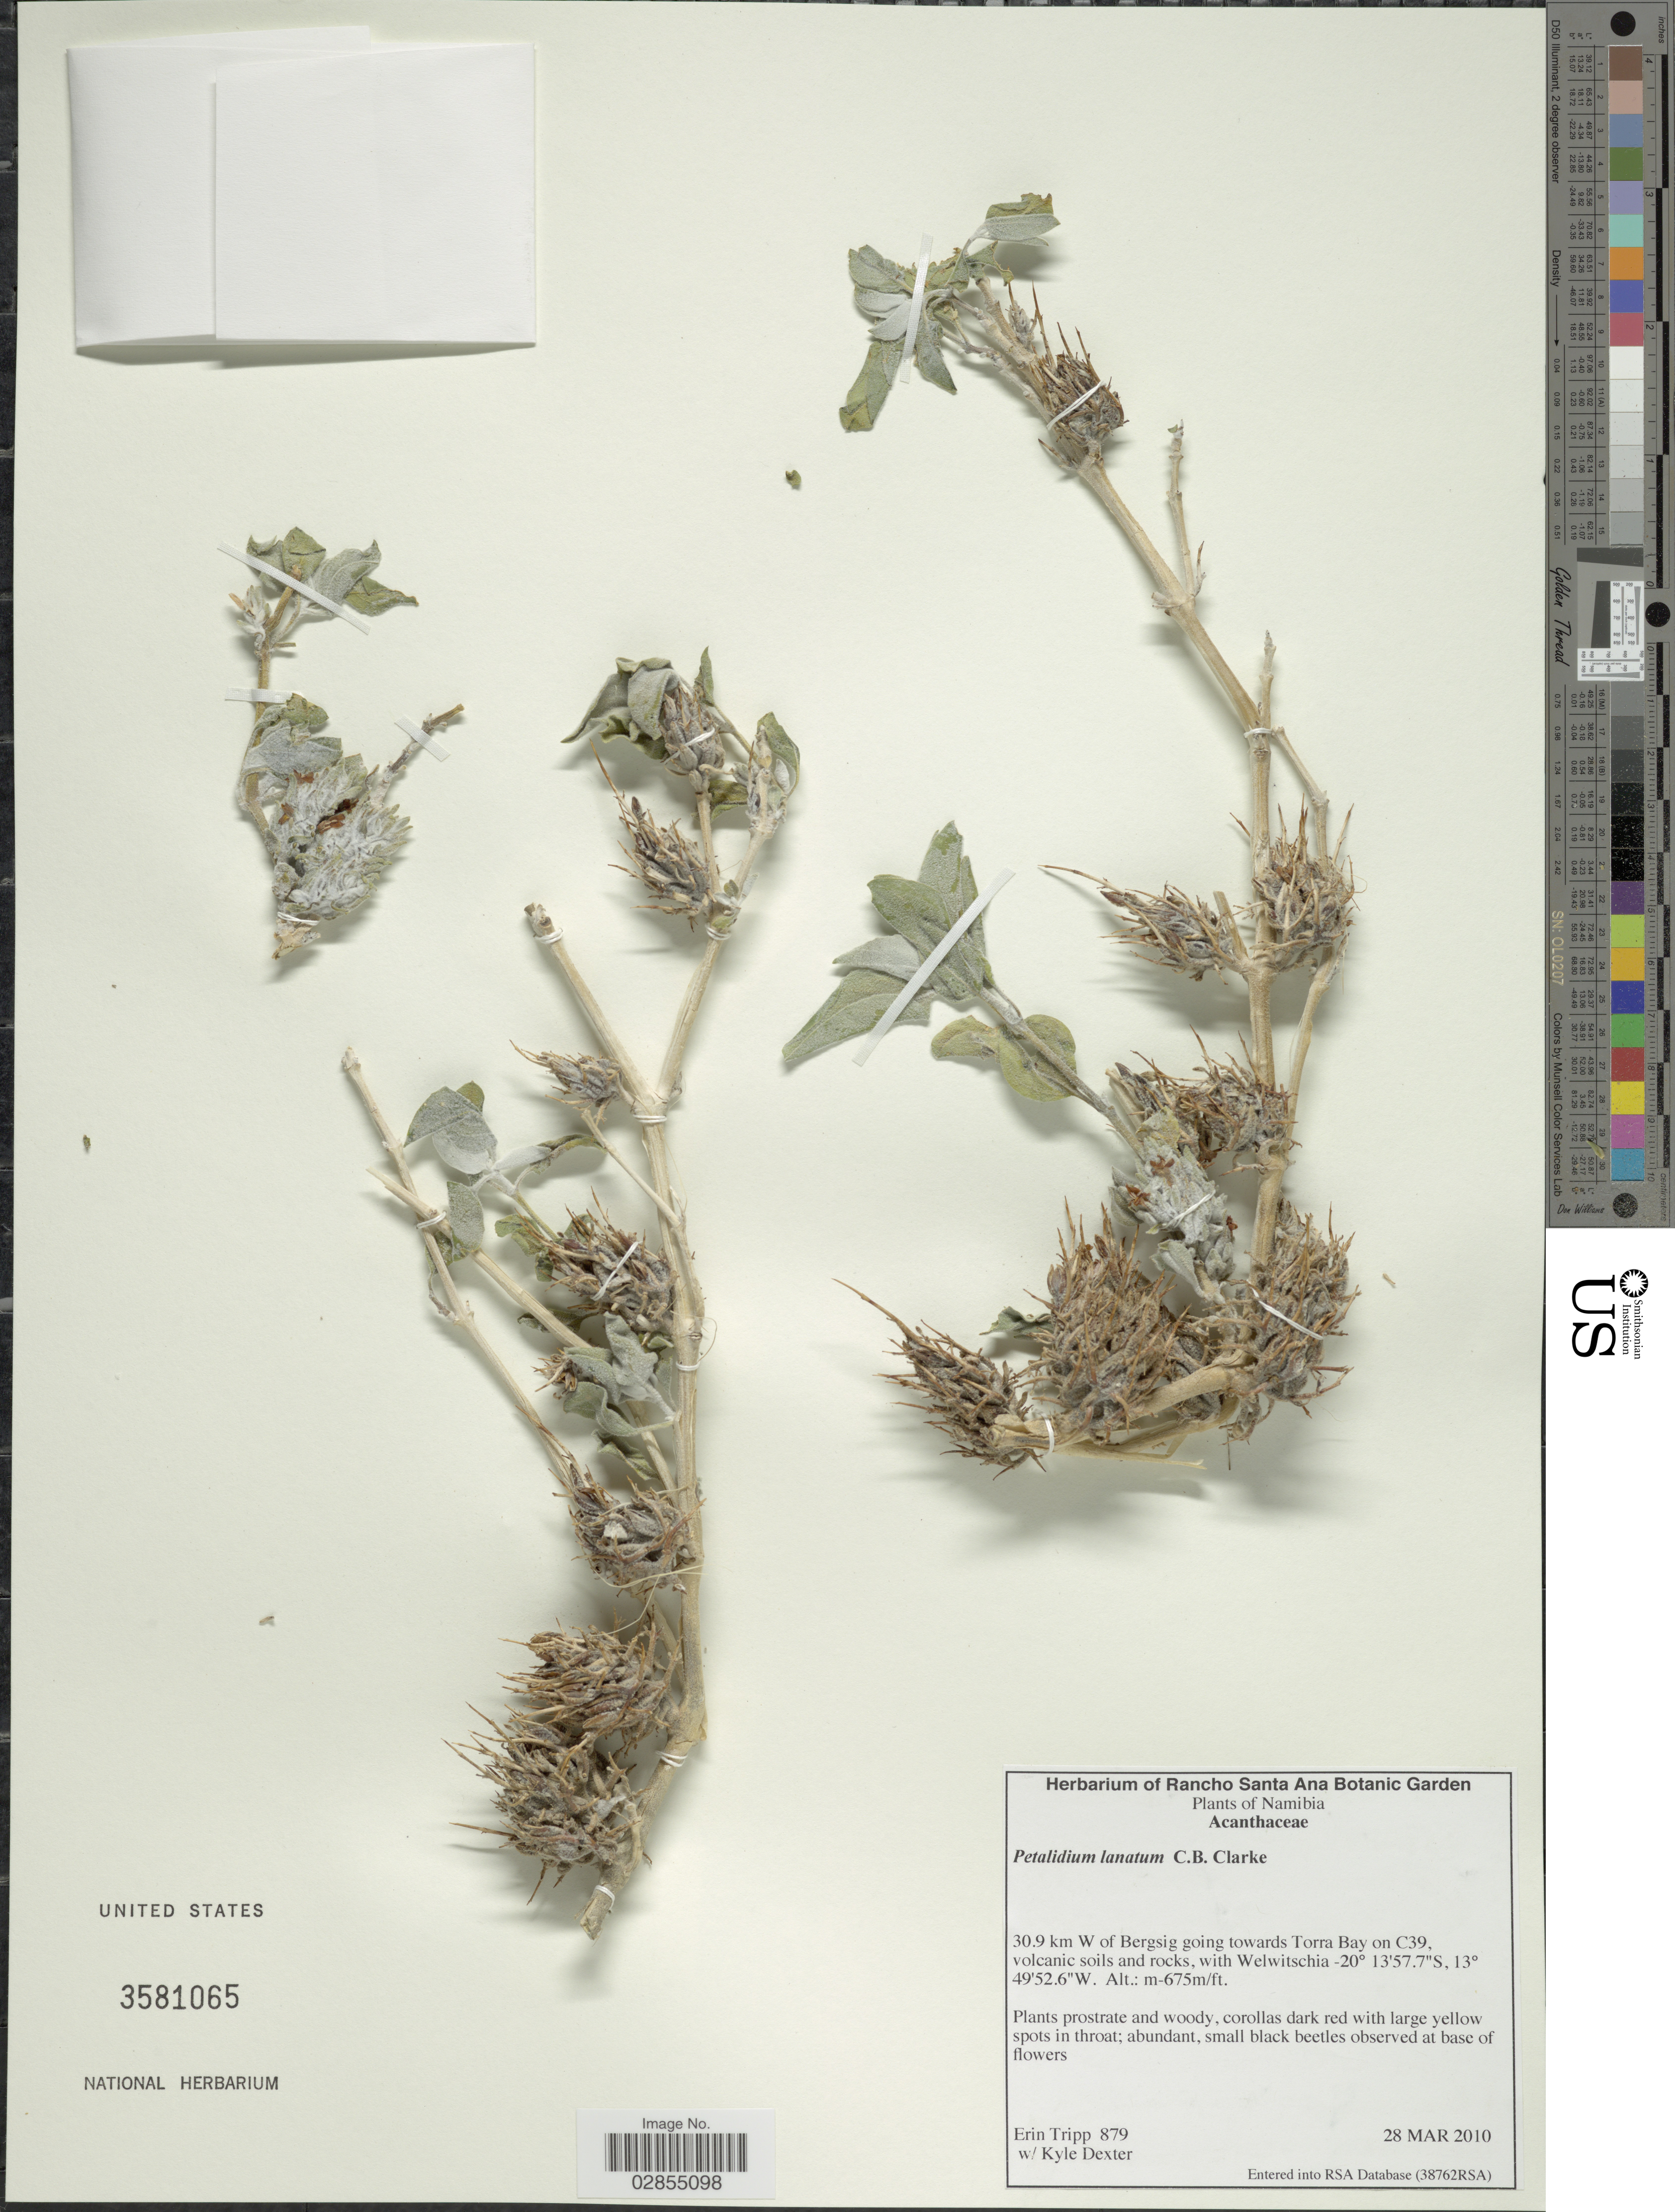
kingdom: Plantae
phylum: Tracheophyta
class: Magnoliopsida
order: Lamiales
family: Acanthaceae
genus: Petalidium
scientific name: Petalidium lanatum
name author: C.B. Clarke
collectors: E. Tripp & K. Dexter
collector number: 879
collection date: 2010-03-28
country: Namibia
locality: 30.9 km W of Bergsig going towards Torra Bay on C39.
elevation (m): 675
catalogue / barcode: US 3581065